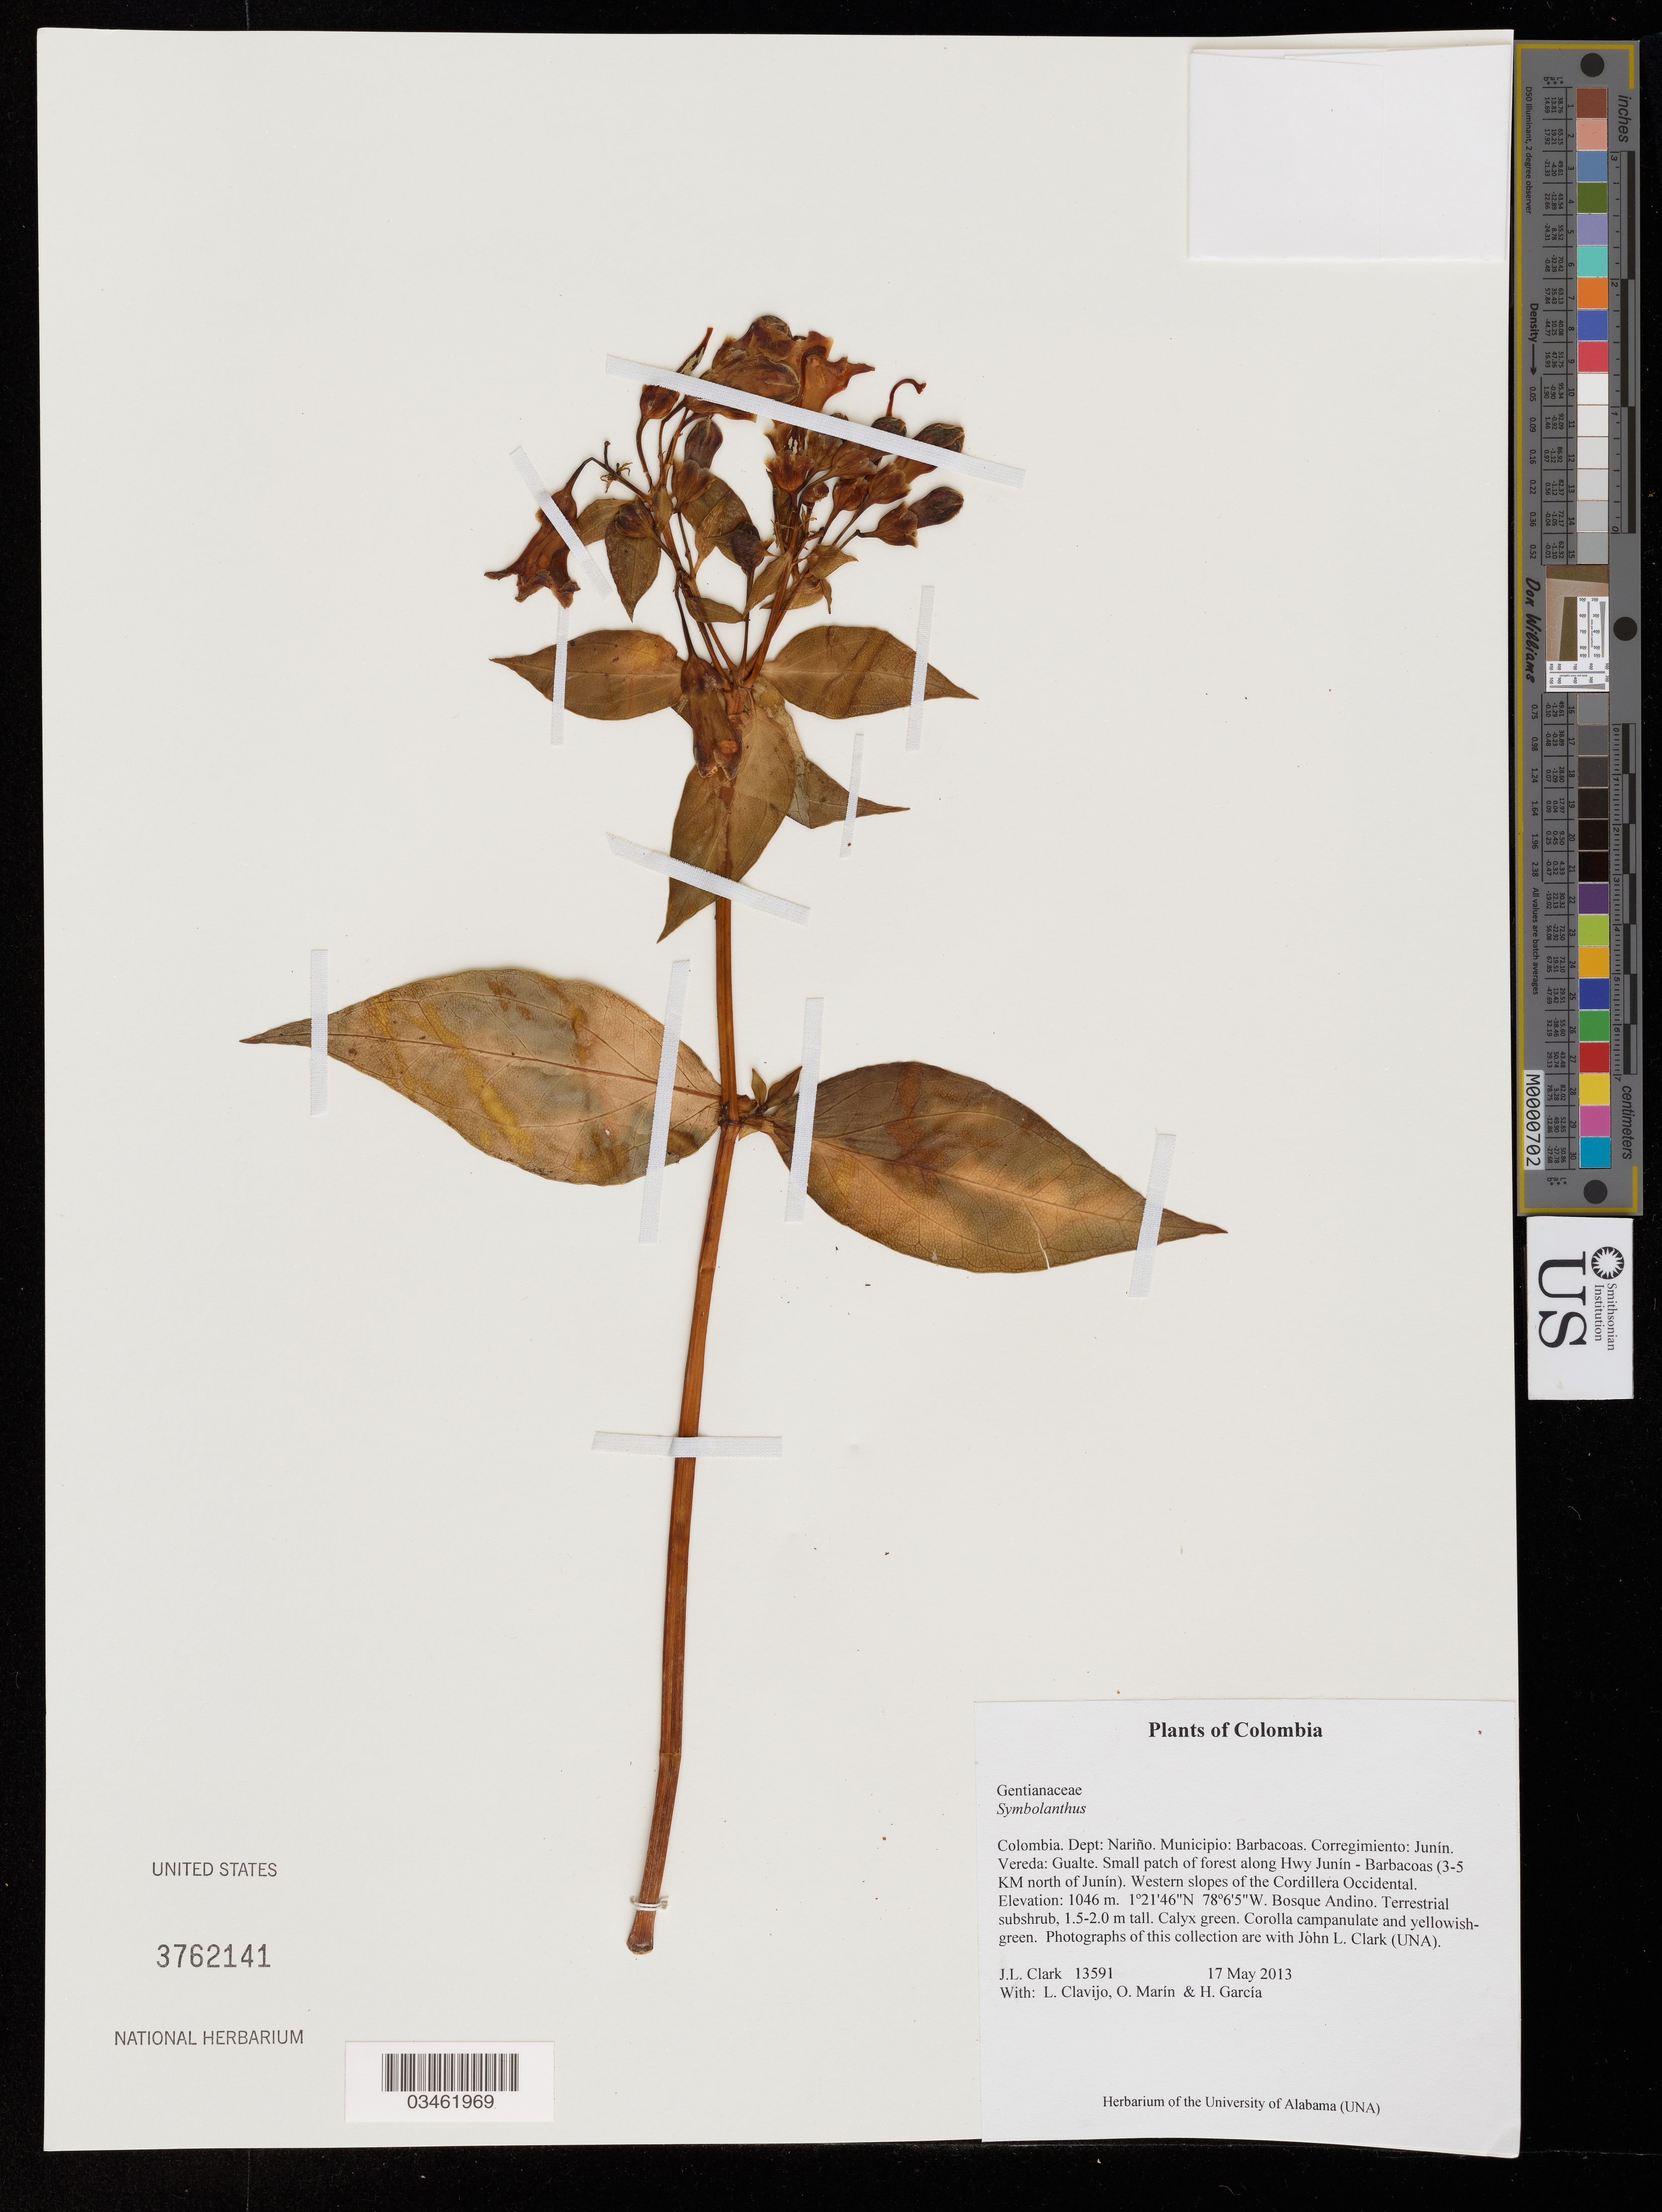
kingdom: Plantae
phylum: Tracheophyta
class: Magnoliopsida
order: Gentianales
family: Gentianaceae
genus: Symbolanthus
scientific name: Symbolanthus sp.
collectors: J. L. Clark, L. Clavijo, O. Marín & H. Garcia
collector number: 13591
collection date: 2013-05-17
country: Colombia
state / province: Nariño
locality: Dept: Nariño. Municipio: Barbacoas. Corregimiento: Junín. Vereda: Gualte. Small patch of forest along Hwy Junín - Barbacoas (3-5 KM north of Junín). Western slopes of the Cordillera Occidental.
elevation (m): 1046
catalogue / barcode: US 3762141